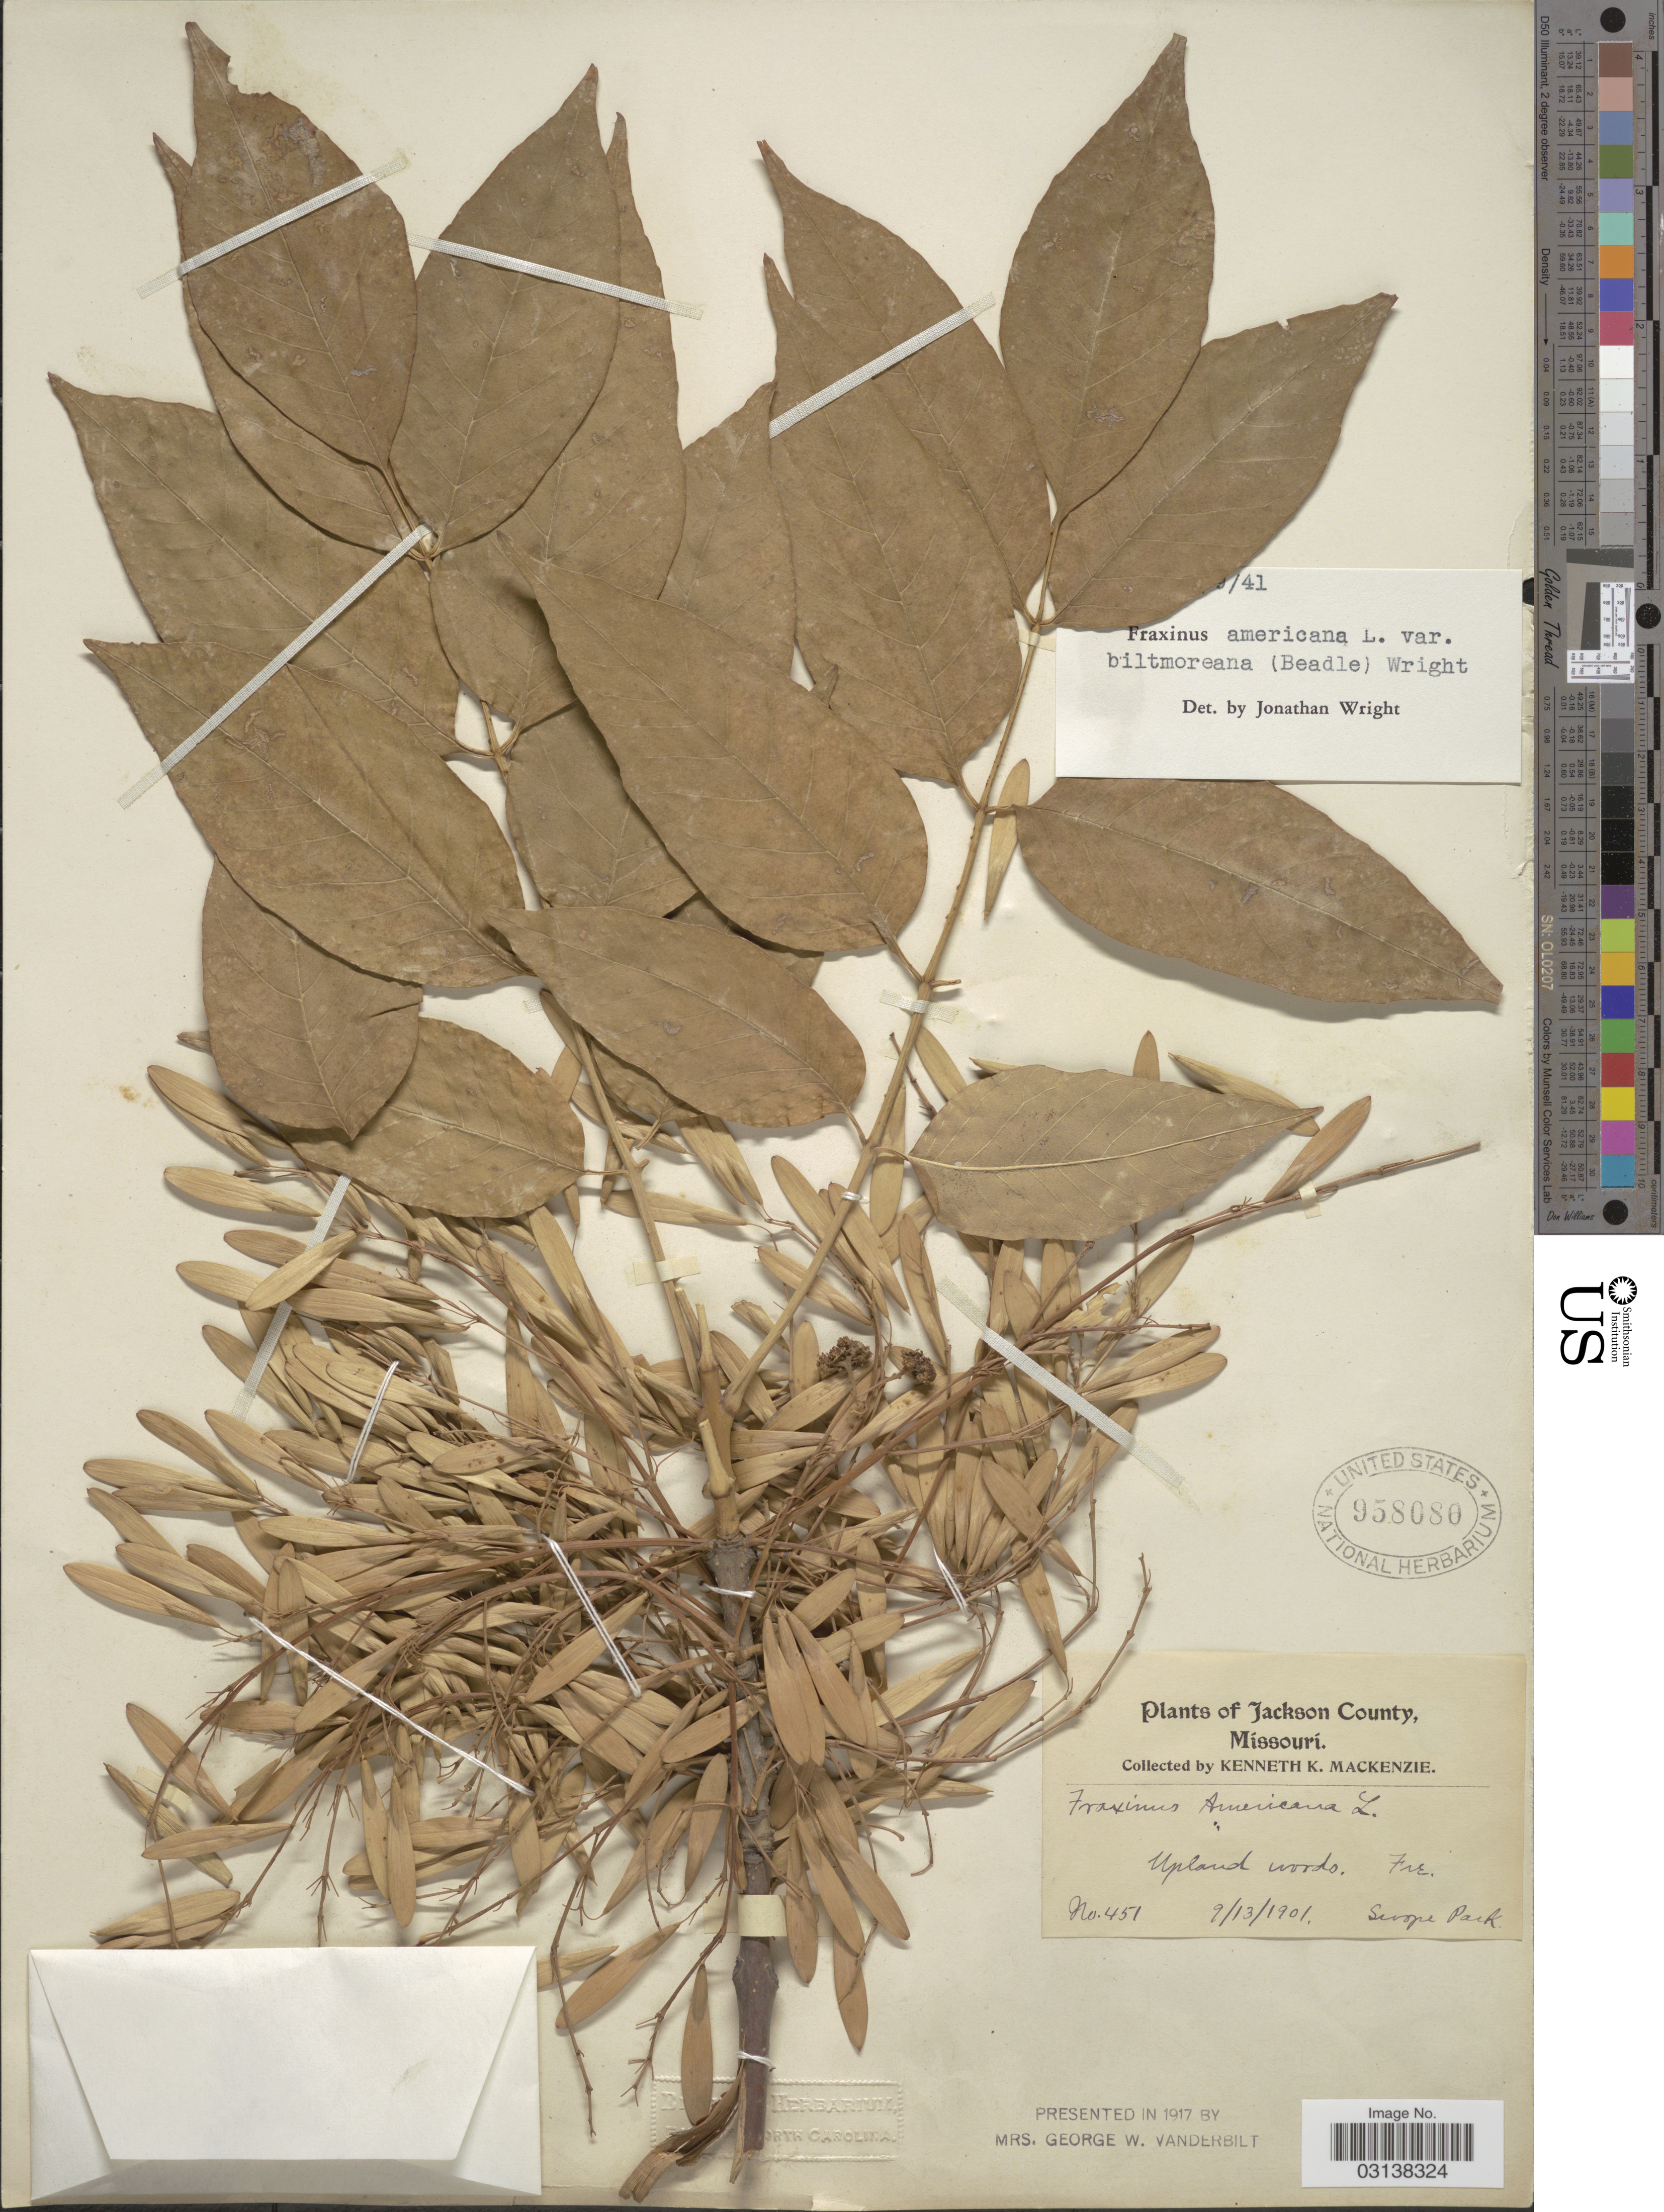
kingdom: Plantae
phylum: Tracheophyta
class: Magnoliopsida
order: Lamiales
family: Oleaceae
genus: Fraxinus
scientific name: Fraxinus americana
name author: L.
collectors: K. K. Mackenzie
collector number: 451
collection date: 1901-09-13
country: United States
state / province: Missouri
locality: Jackson County. Swope Park.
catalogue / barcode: US 958080